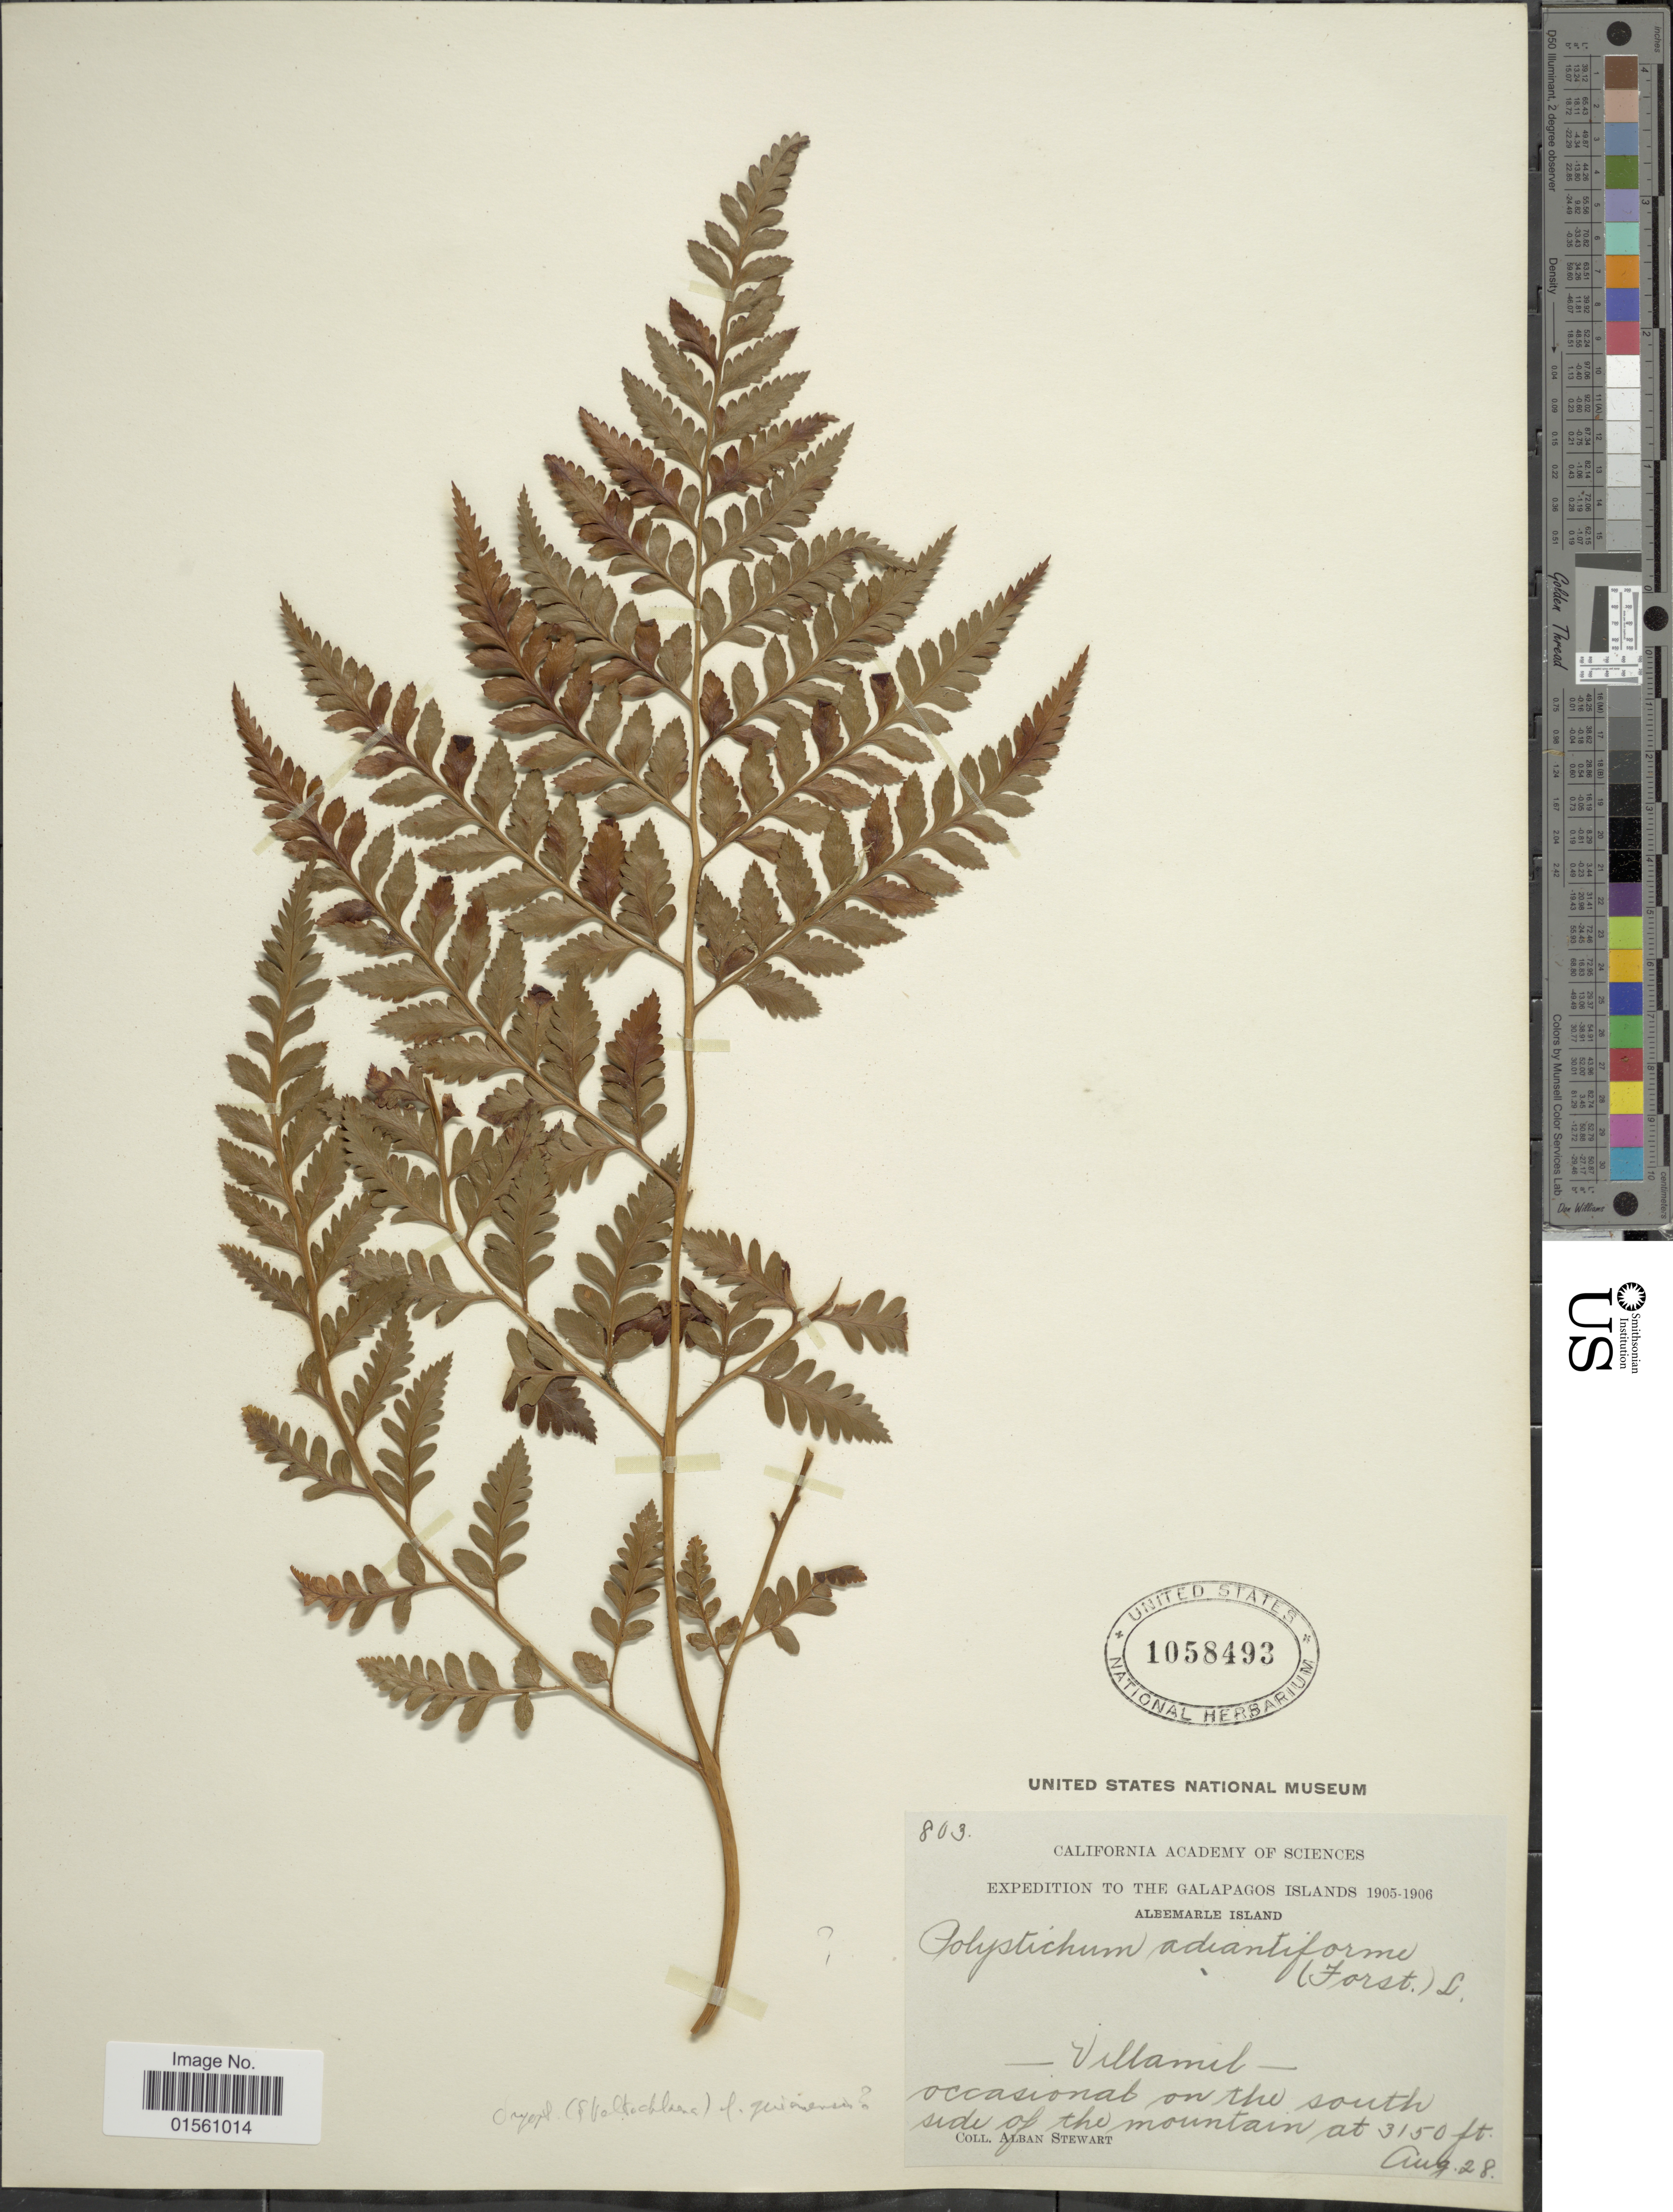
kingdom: Plantae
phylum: Tracheophyta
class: Polypodiopsida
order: Polypodiales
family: Dryopteridaceae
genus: Rumohra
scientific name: Rumohra adiantiformis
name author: (G. Forst.) Ching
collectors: A. Stewart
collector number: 803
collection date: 1905-08-28/1906-08-28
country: Ecuador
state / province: Colón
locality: Galapagos Islands, Albemarle Island, Villamil, occasional on the south side of the mountain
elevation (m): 960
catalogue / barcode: US 1058493